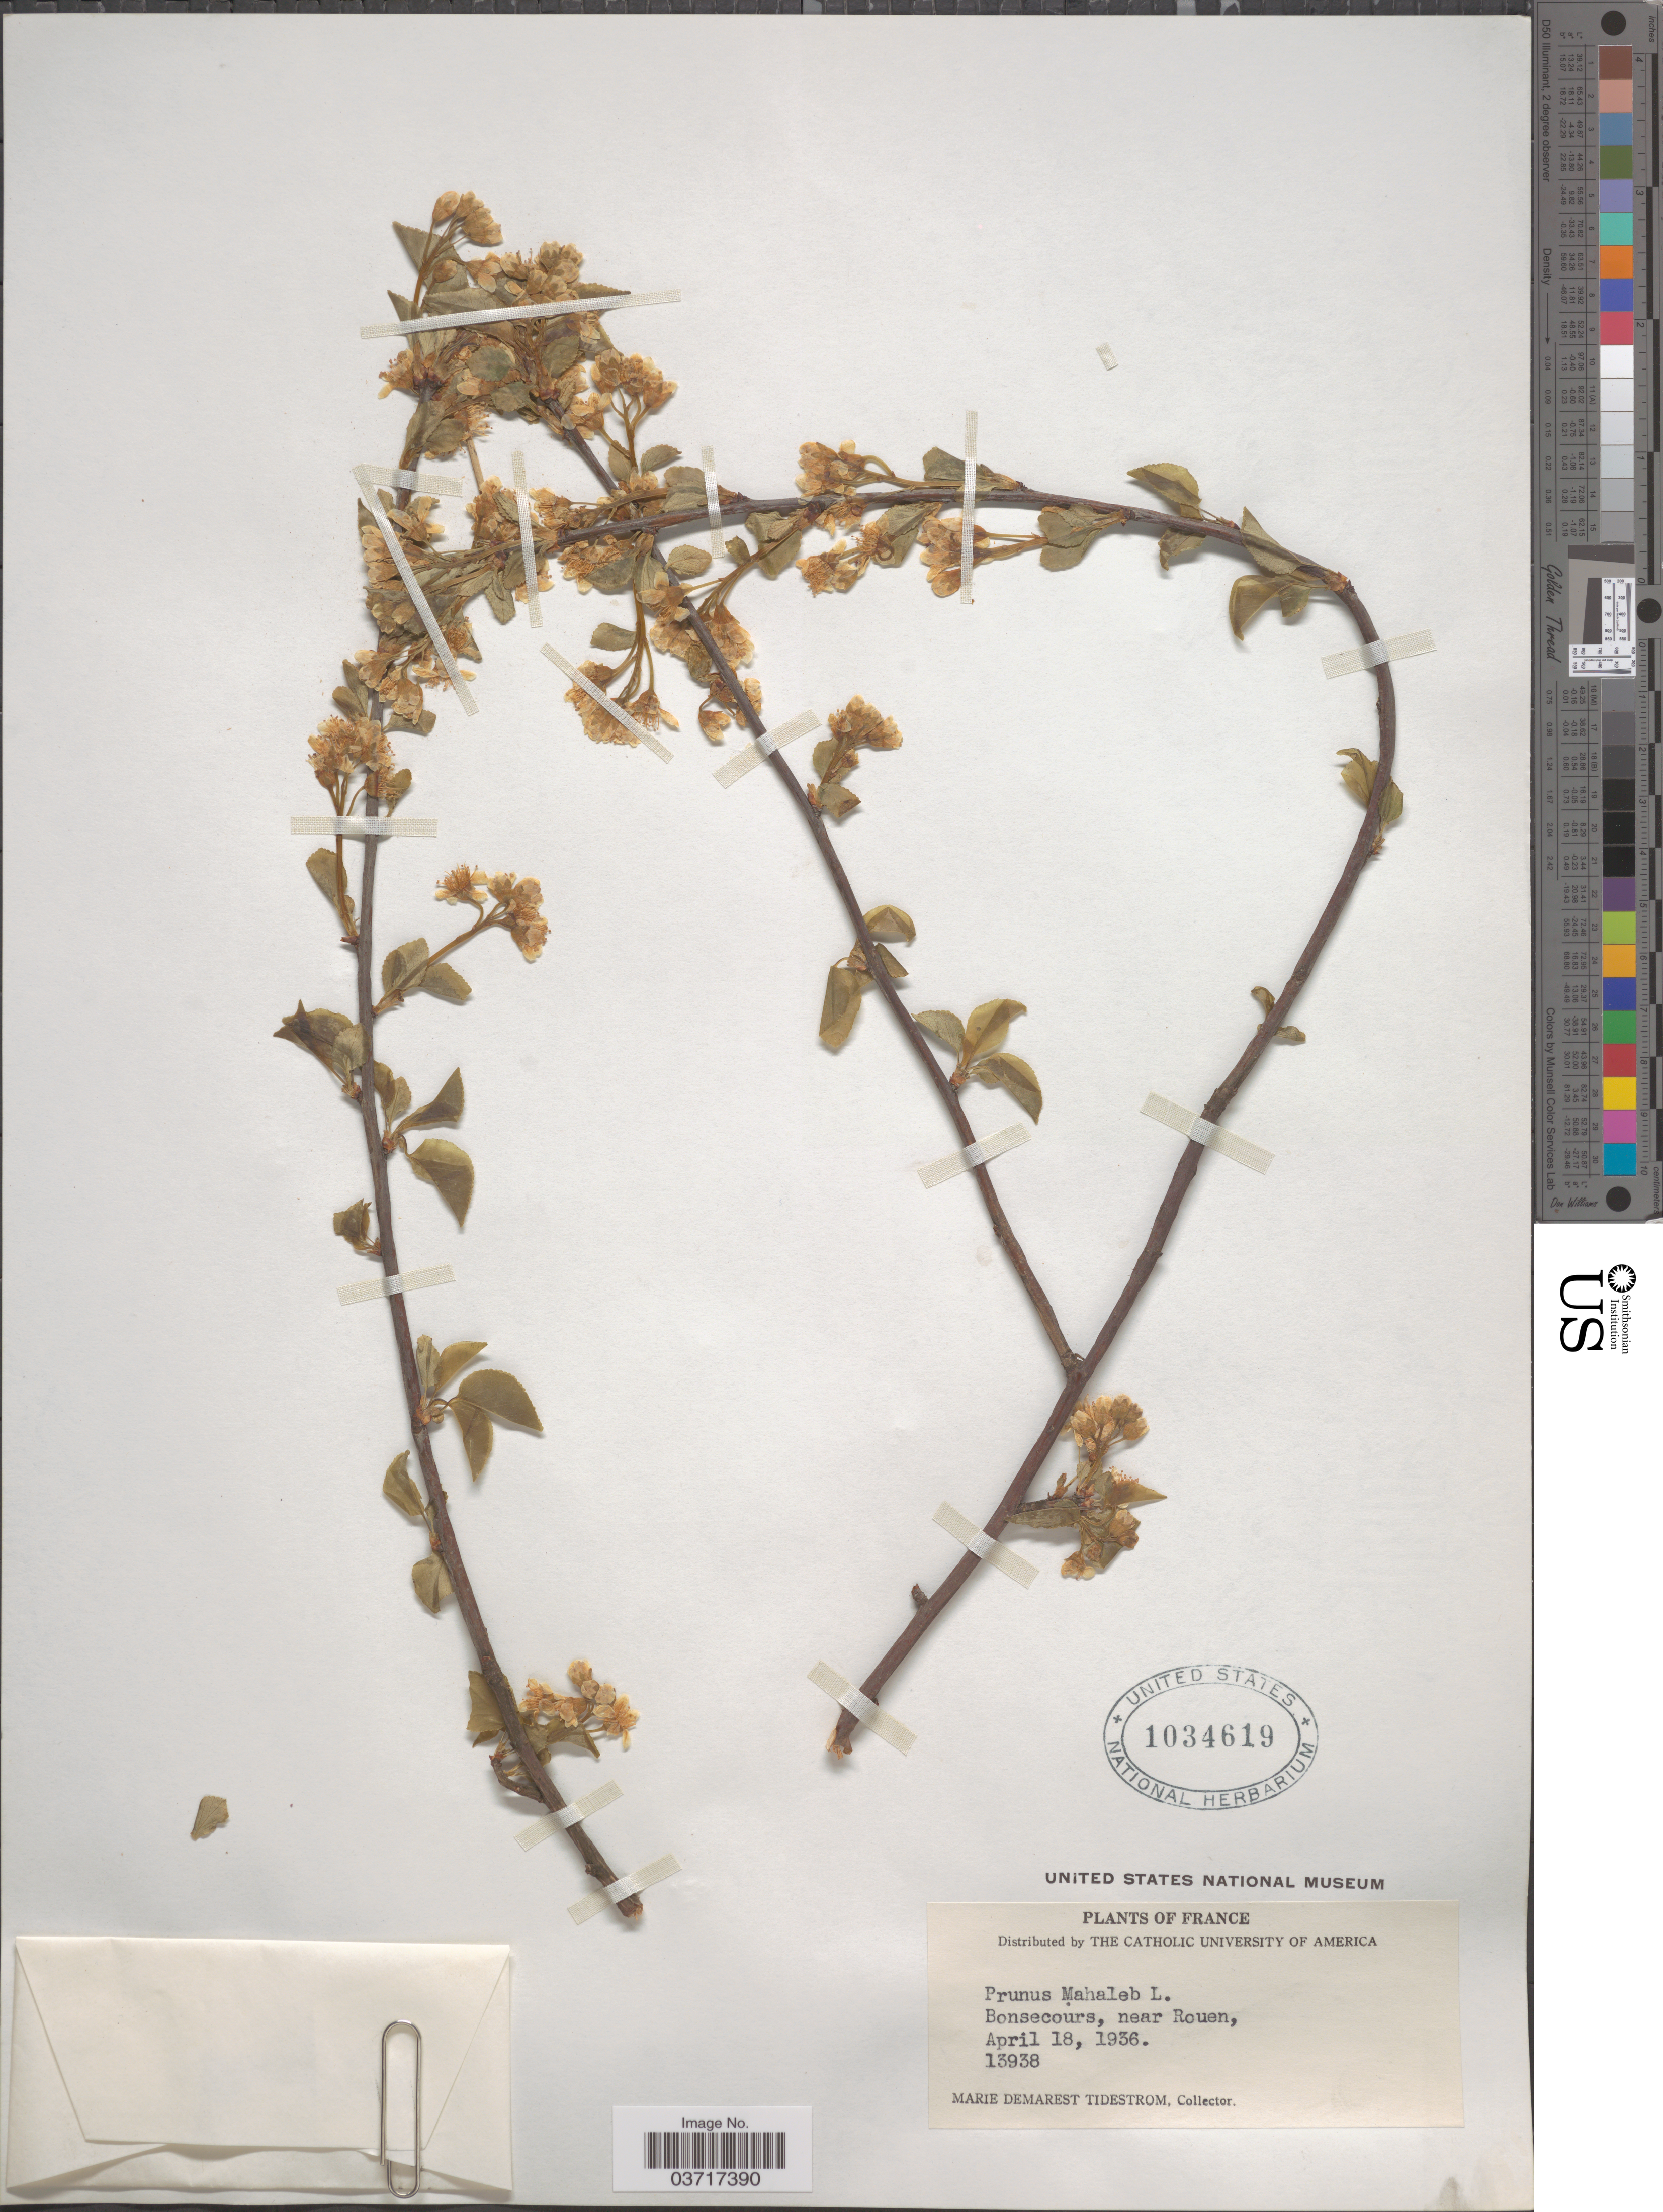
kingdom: Plantae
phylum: Tracheophyta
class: Magnoliopsida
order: Rosales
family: Rosaceae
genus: Prunus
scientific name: Prunus mahaleb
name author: L.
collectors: M. Tidestrom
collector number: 13938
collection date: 1936-04-18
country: France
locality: Bonsecours, near Rouen.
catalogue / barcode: US 1034619